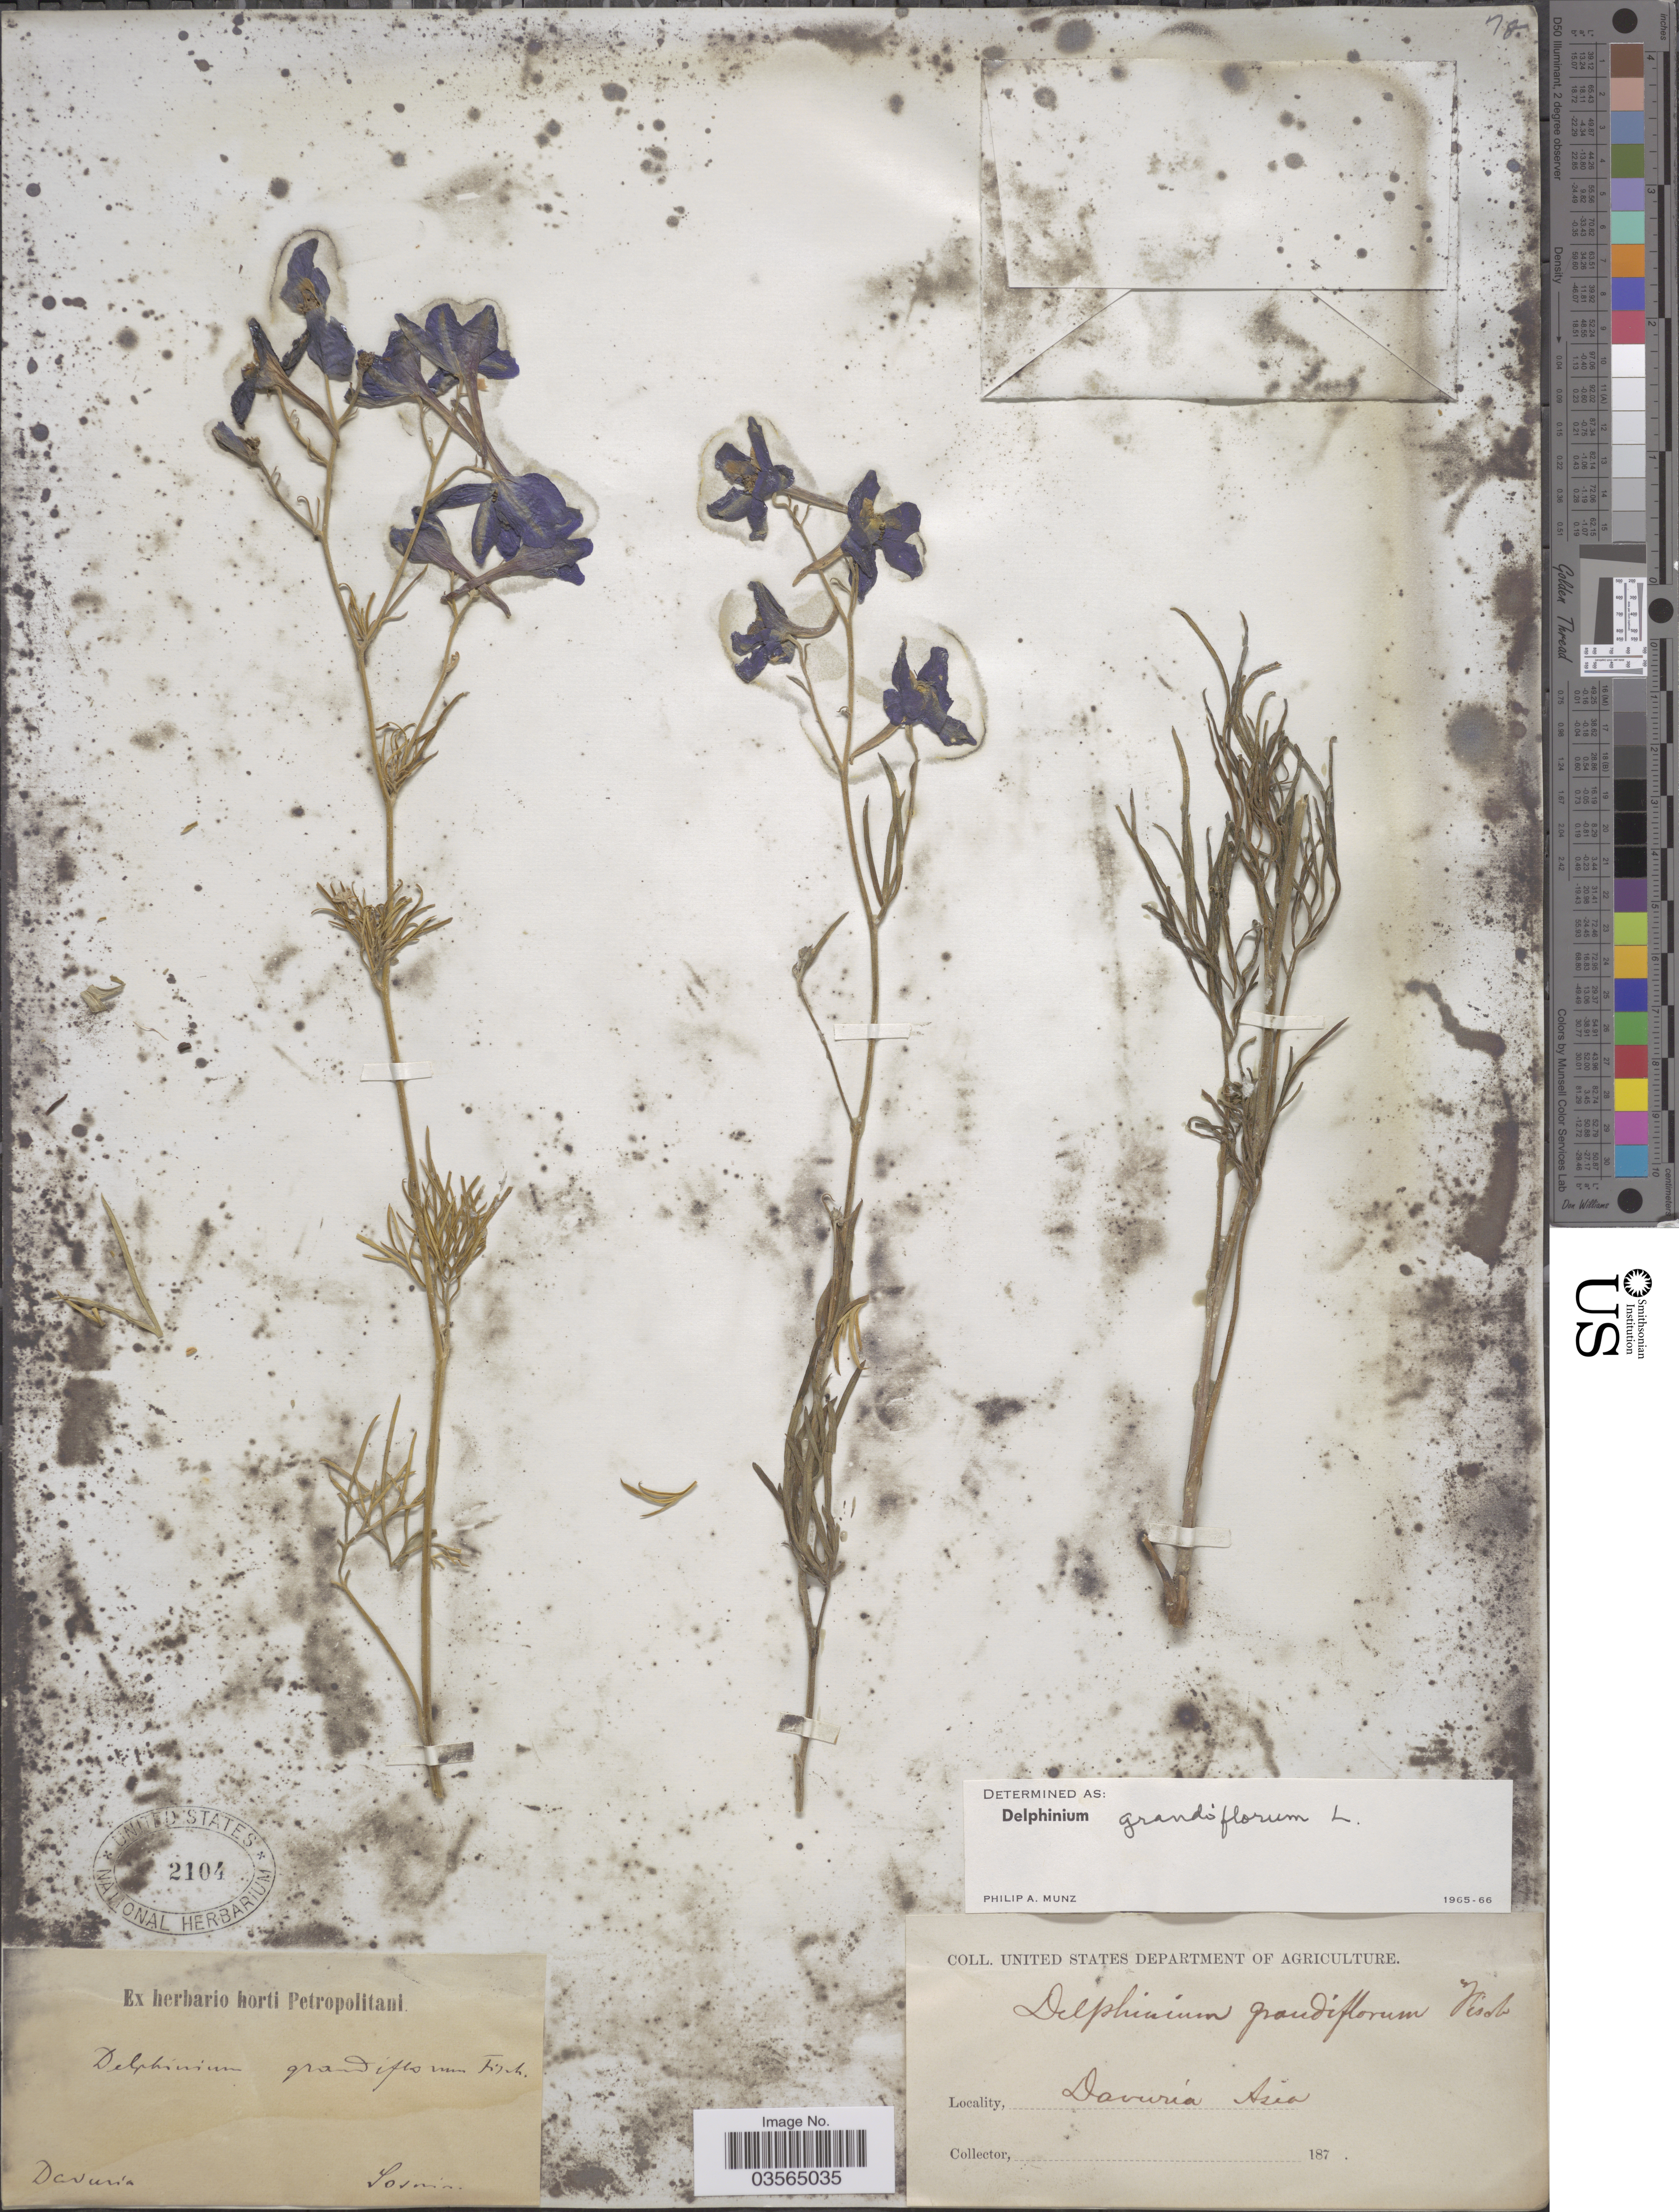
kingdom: Plantae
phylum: Tracheophyta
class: Magnoliopsida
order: Ranunculales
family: Ranunculaceae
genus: Delphinium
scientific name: Delphinium grandiflorum var. grandiflorum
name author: L.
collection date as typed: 187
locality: Davuria Asia.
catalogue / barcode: US 2104